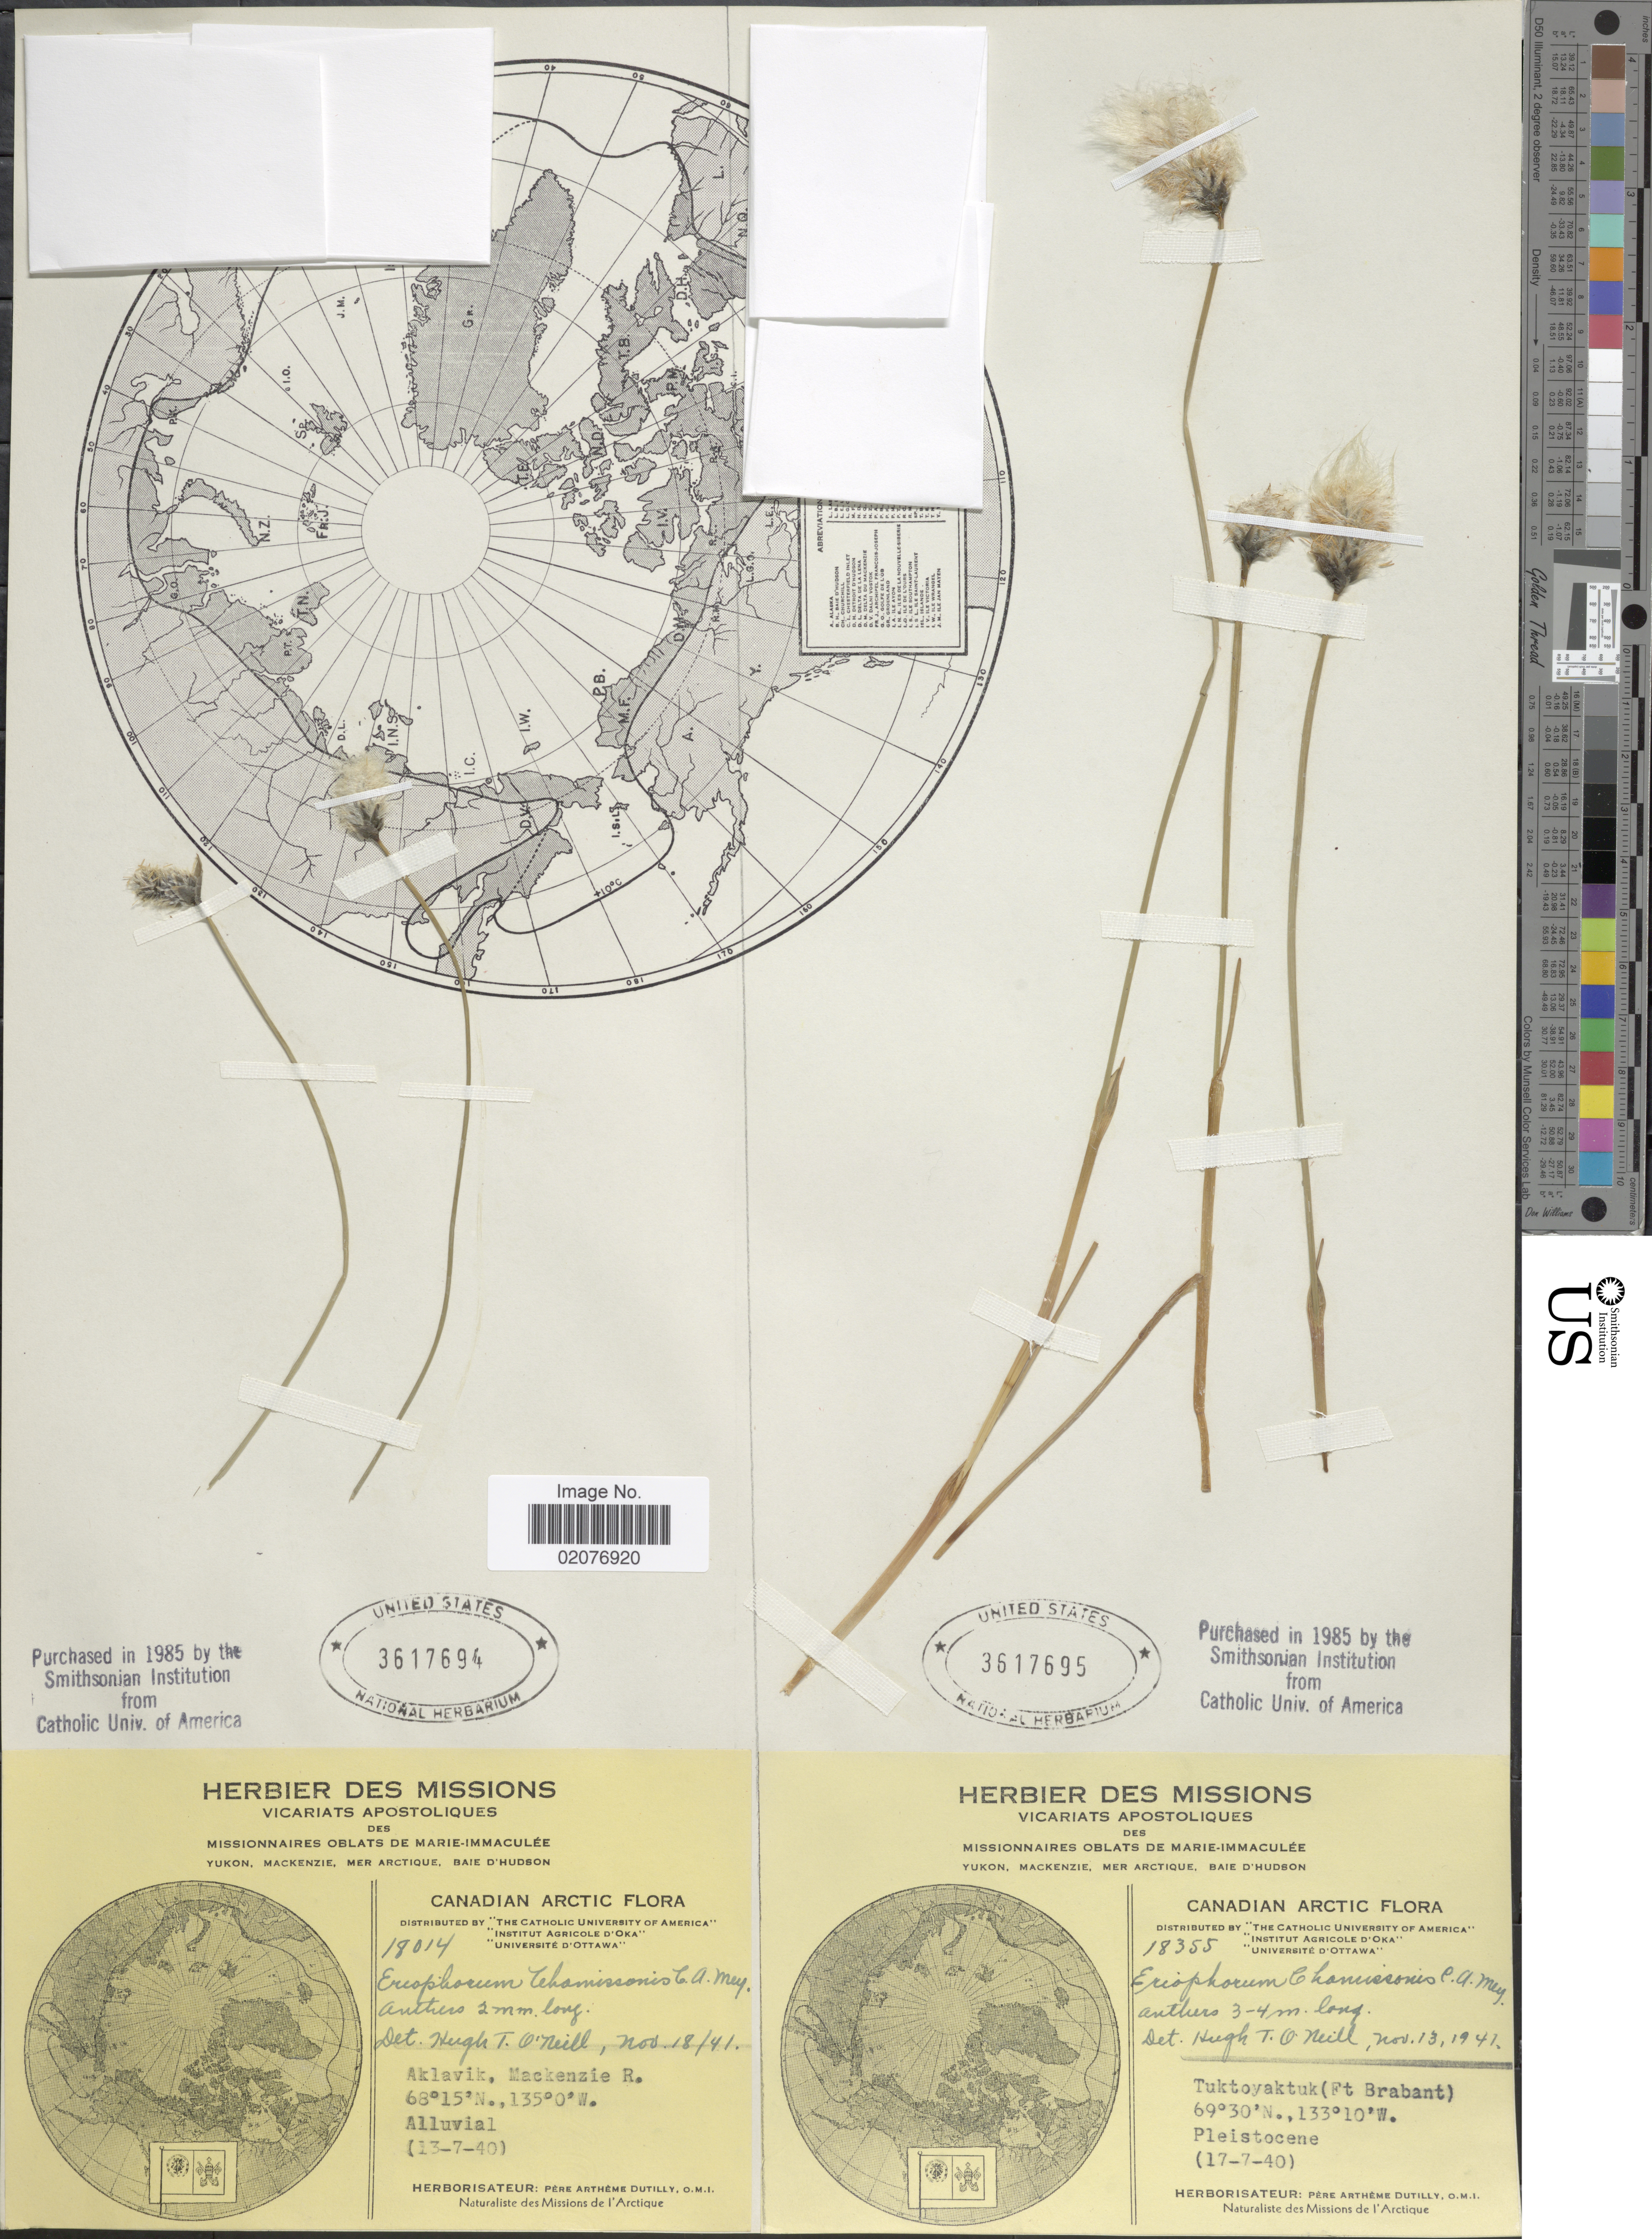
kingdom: Plantae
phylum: Tracheophyta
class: Liliopsida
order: Poales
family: Cyperaceae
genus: Eriophorum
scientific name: Eriophorum chamissonis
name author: C.A. Mey.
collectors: P. Dutilly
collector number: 18355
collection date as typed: Transcribed d/m/y: 17/7/40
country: Canada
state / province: Northwest Territories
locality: Canada Arctic, Tuktoyaktuk (Ft Brabant)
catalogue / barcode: US 3617695-2